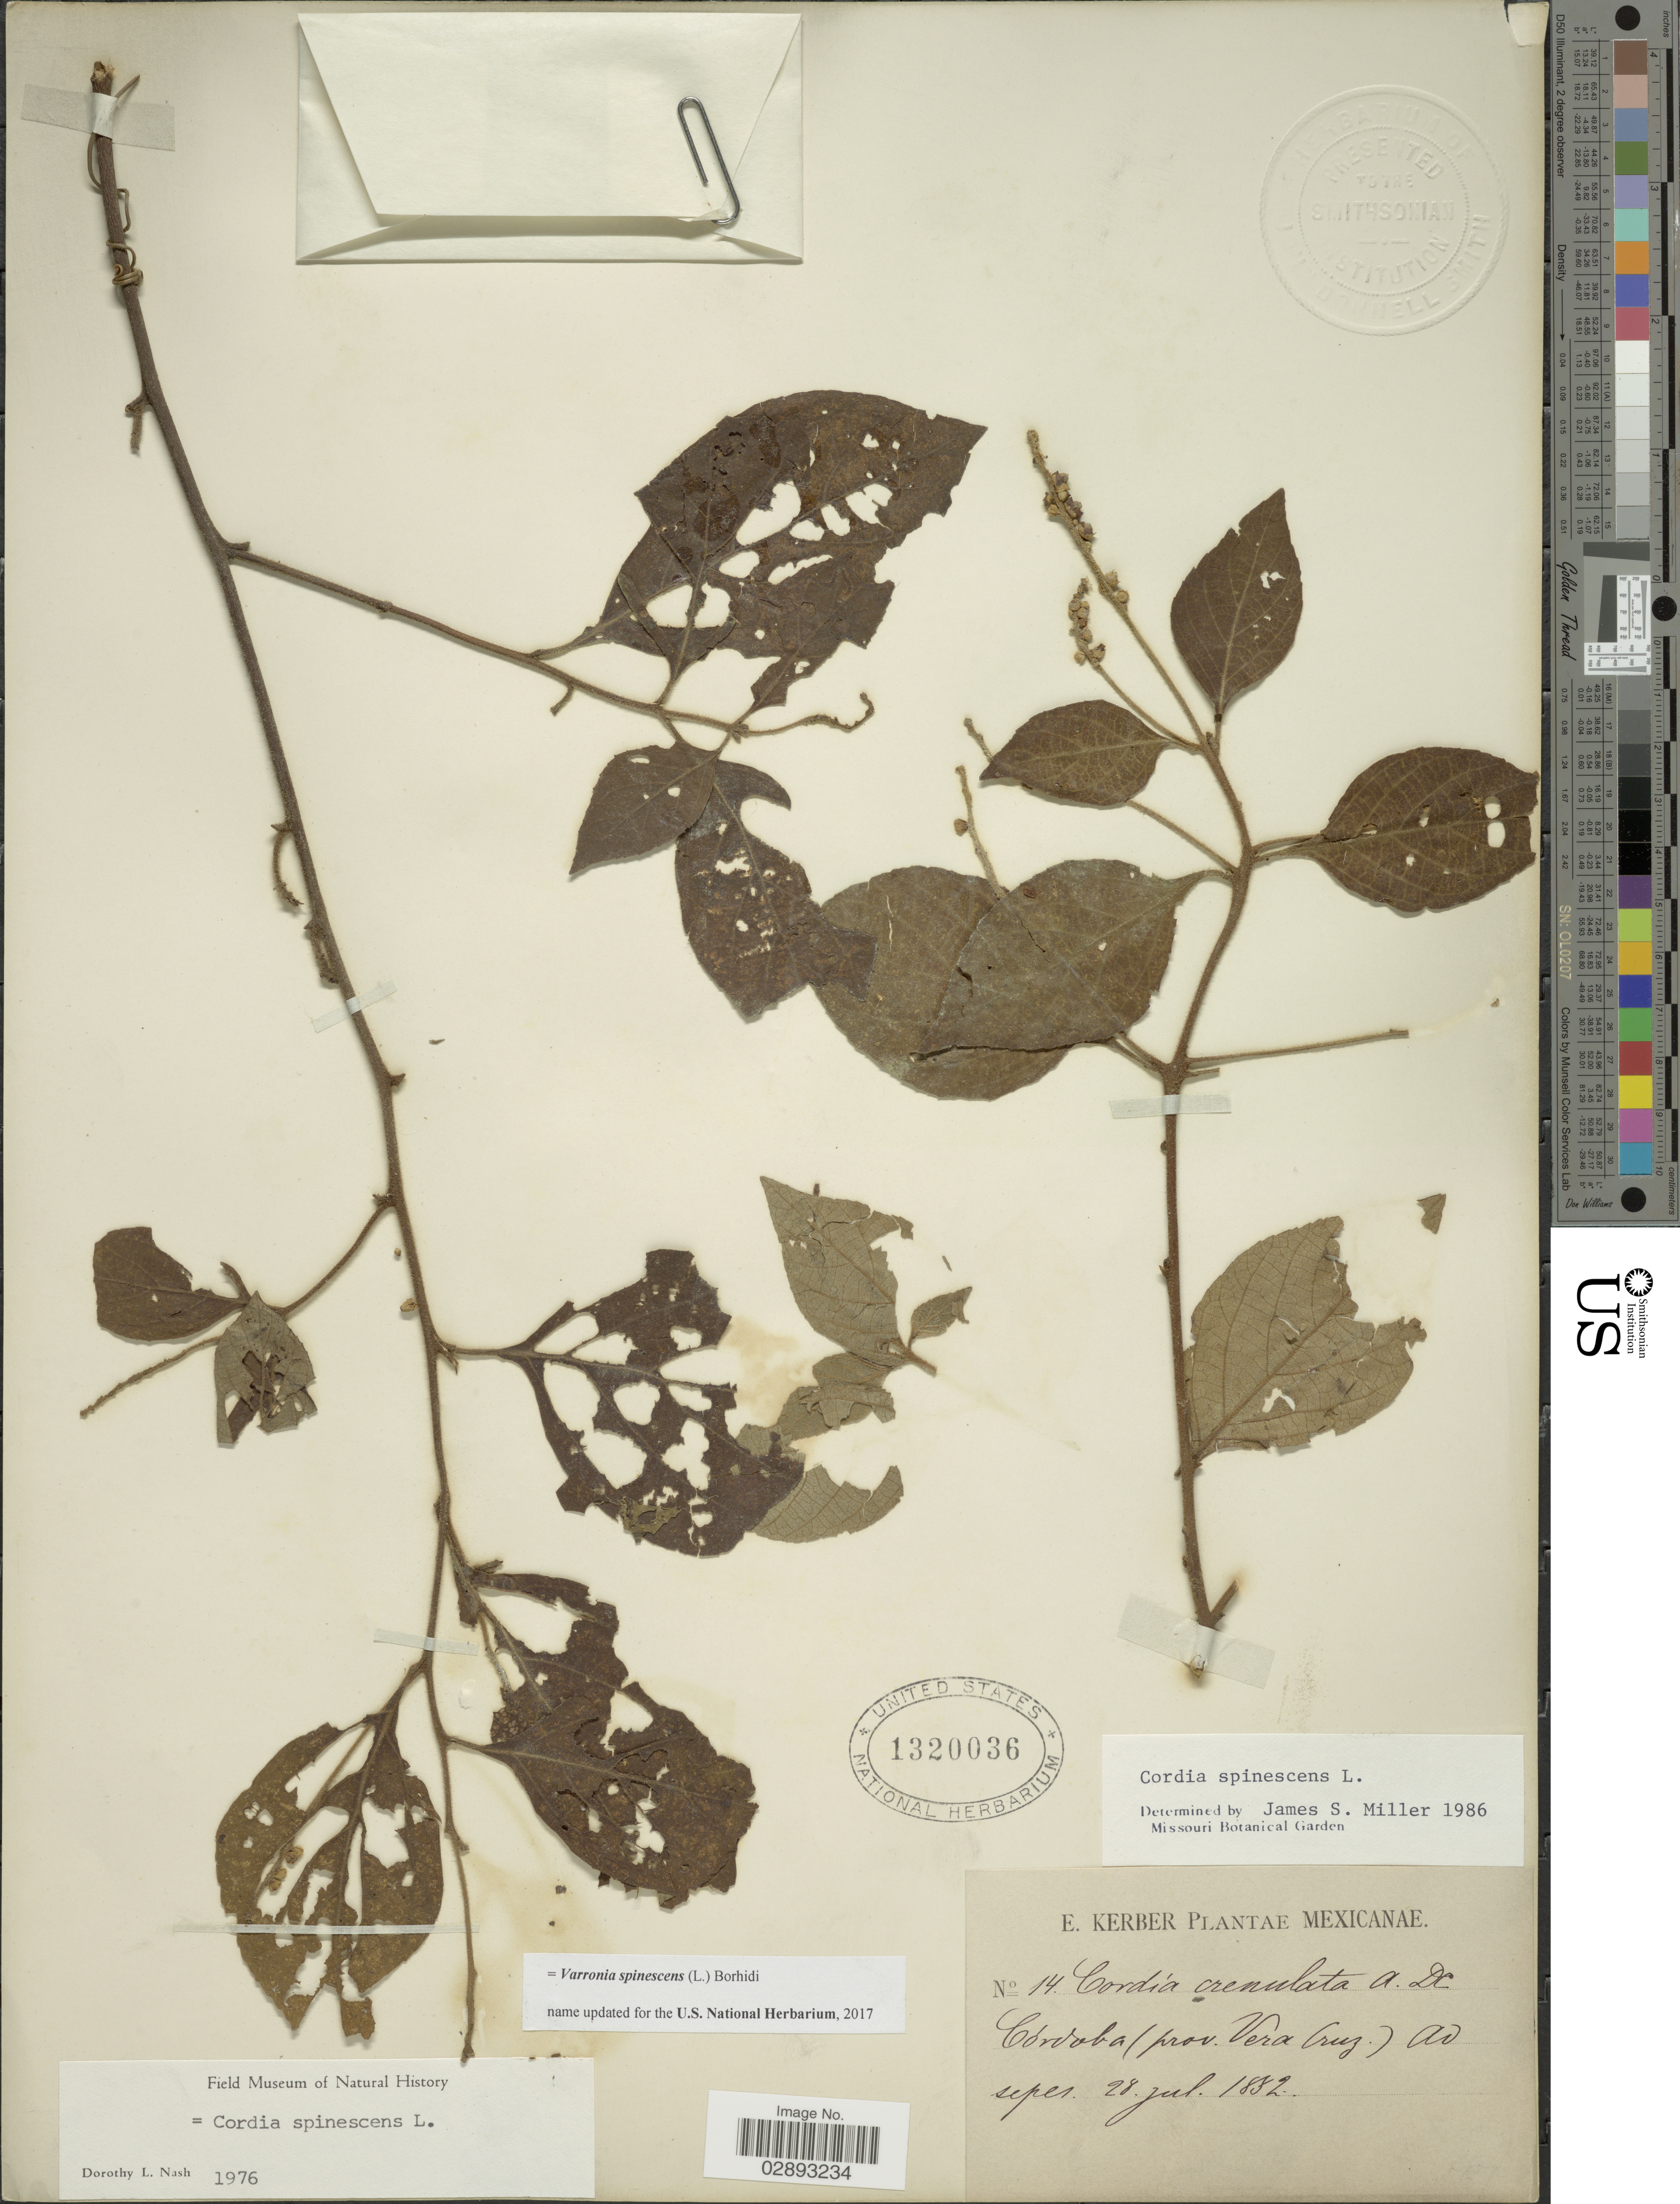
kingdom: Plantae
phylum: Tracheophyta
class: Magnoliopsida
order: Boraginales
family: Cordiaceae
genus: Varronia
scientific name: Varronia spinescens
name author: (L.) Borhidi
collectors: E. Kerber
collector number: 14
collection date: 1882-07-28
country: Mexico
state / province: Veracruz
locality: Córdoba (prov. Vera Cruz).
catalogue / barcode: US 1320036